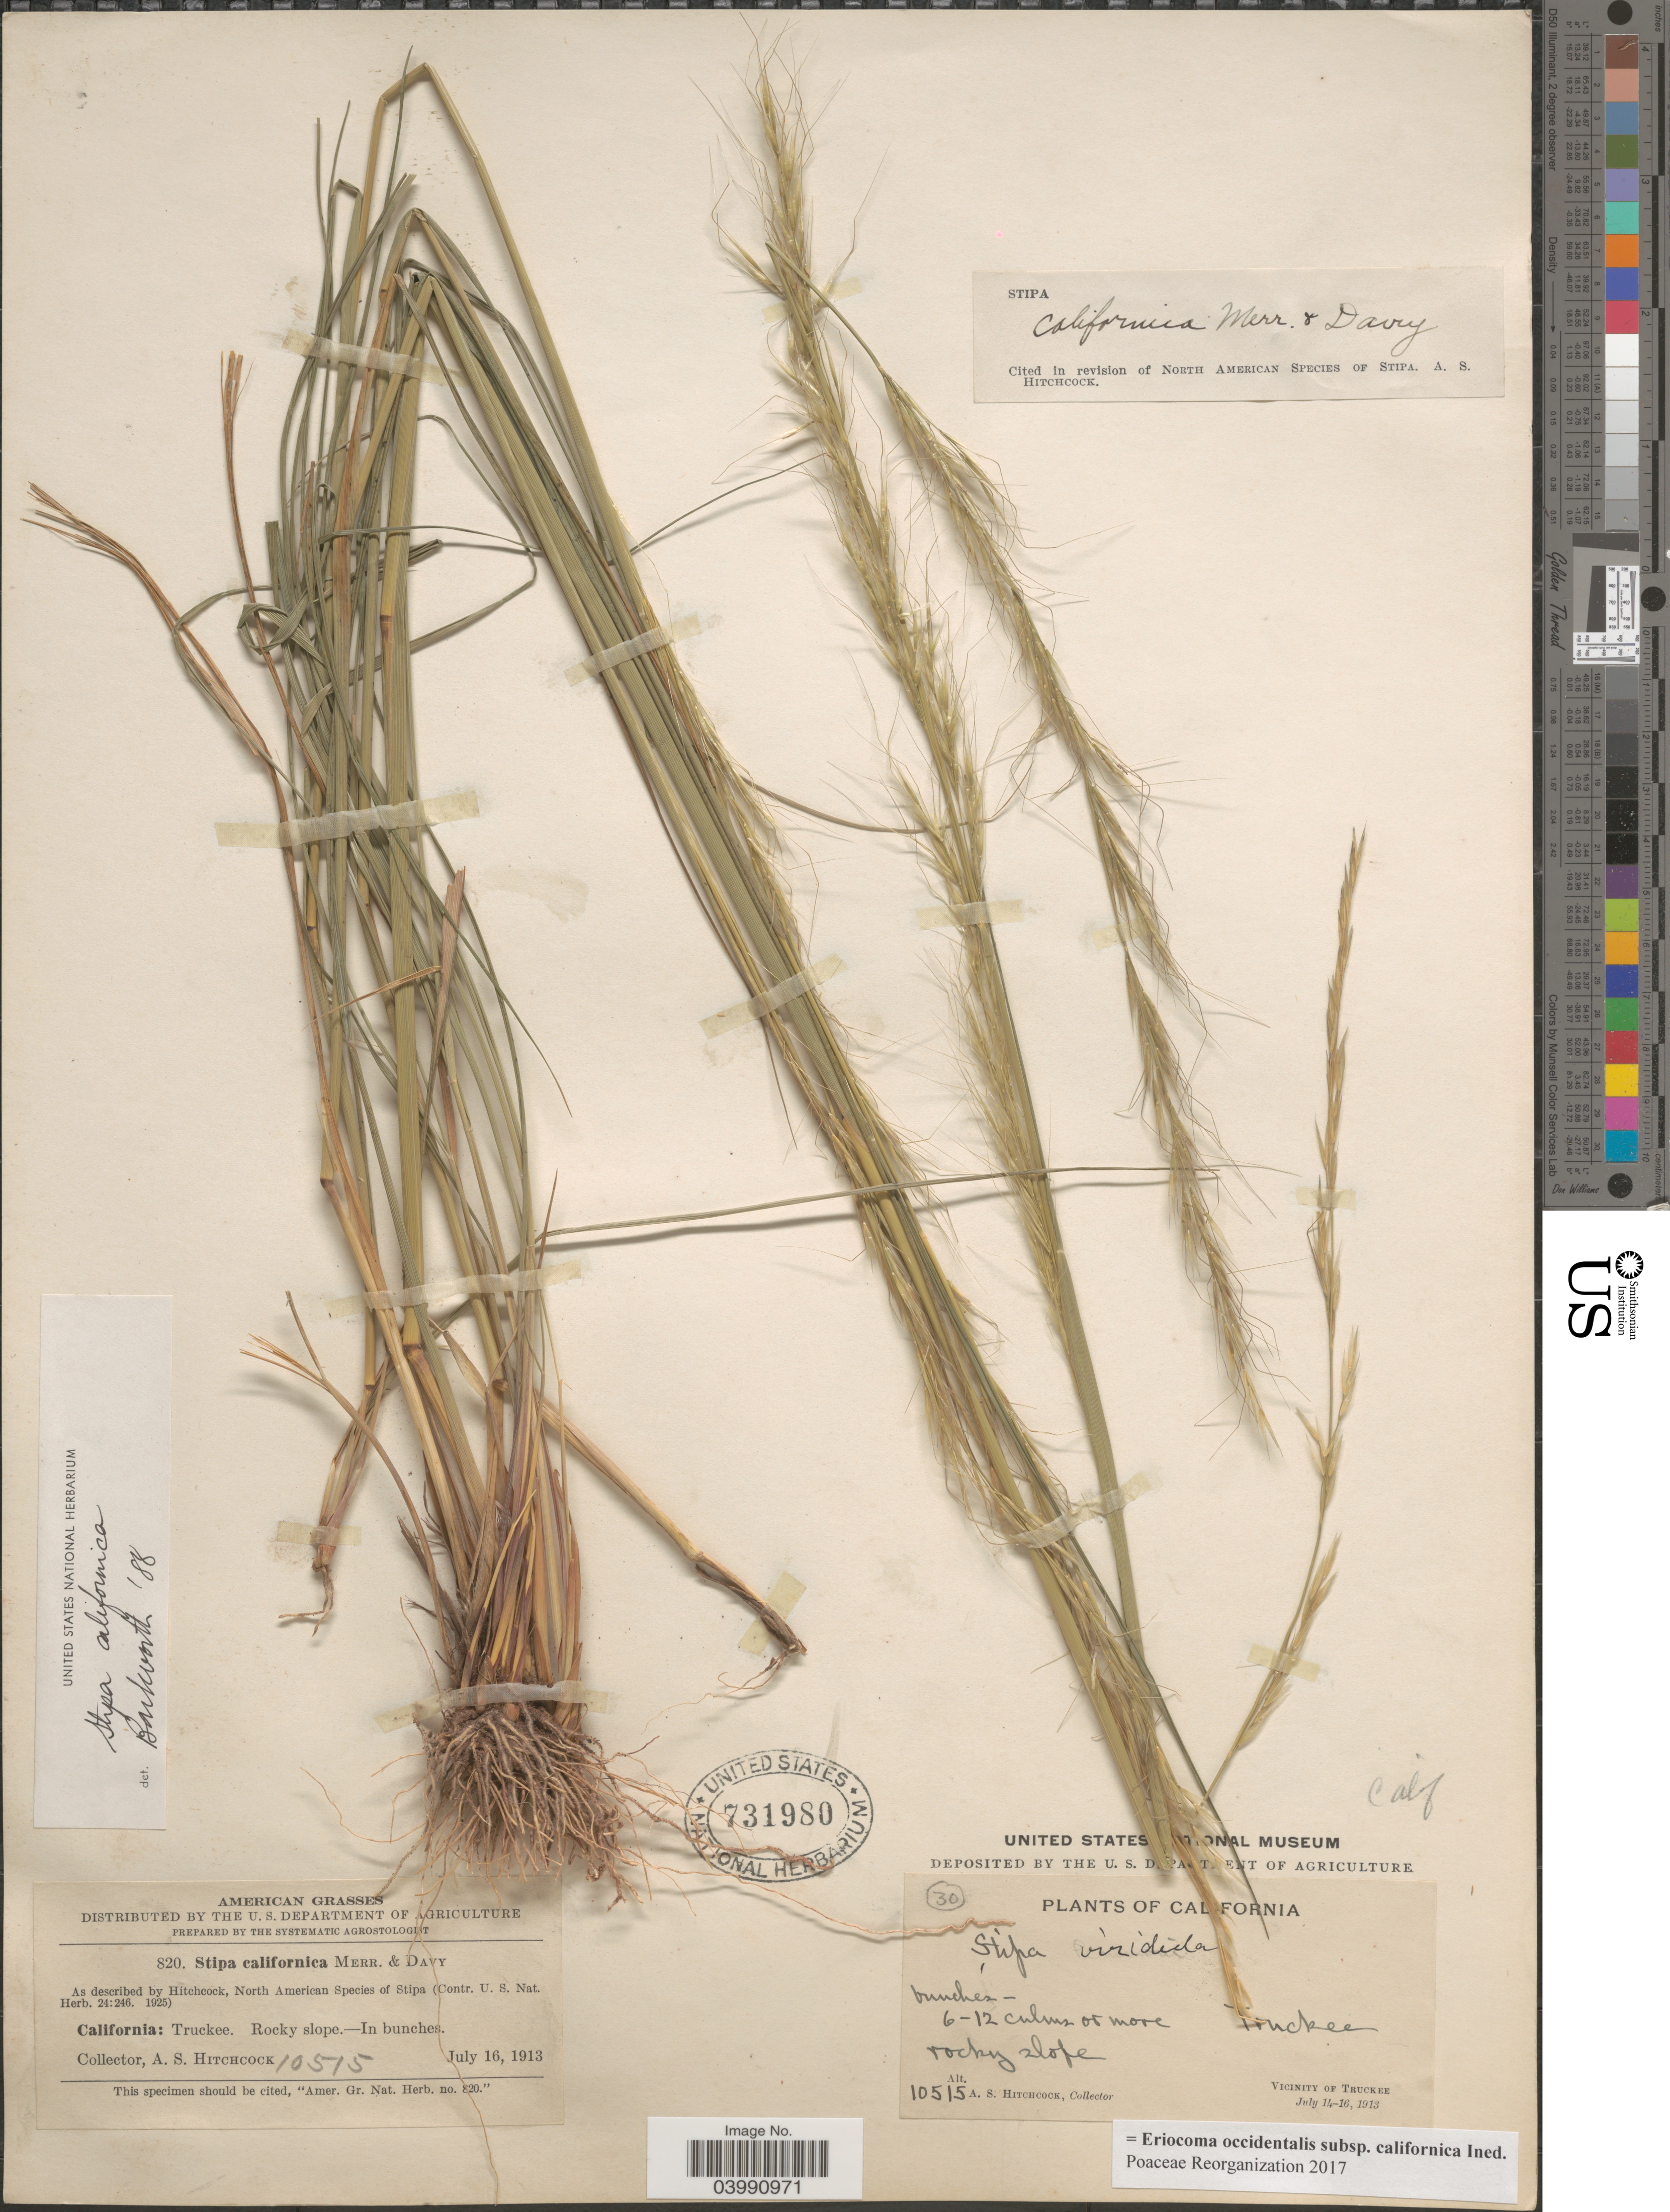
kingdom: Plantae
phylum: Tracheophyta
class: Liliopsida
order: Poales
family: Poaceae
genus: Eriocoma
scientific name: Eriocoma occidentalis subsp. californica ined.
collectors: A. S. Hitchcock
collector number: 10515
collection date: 1913-07-16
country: United States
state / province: California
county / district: Nevada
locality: Truckee. Vicinity of Truckee.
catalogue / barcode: US 731980